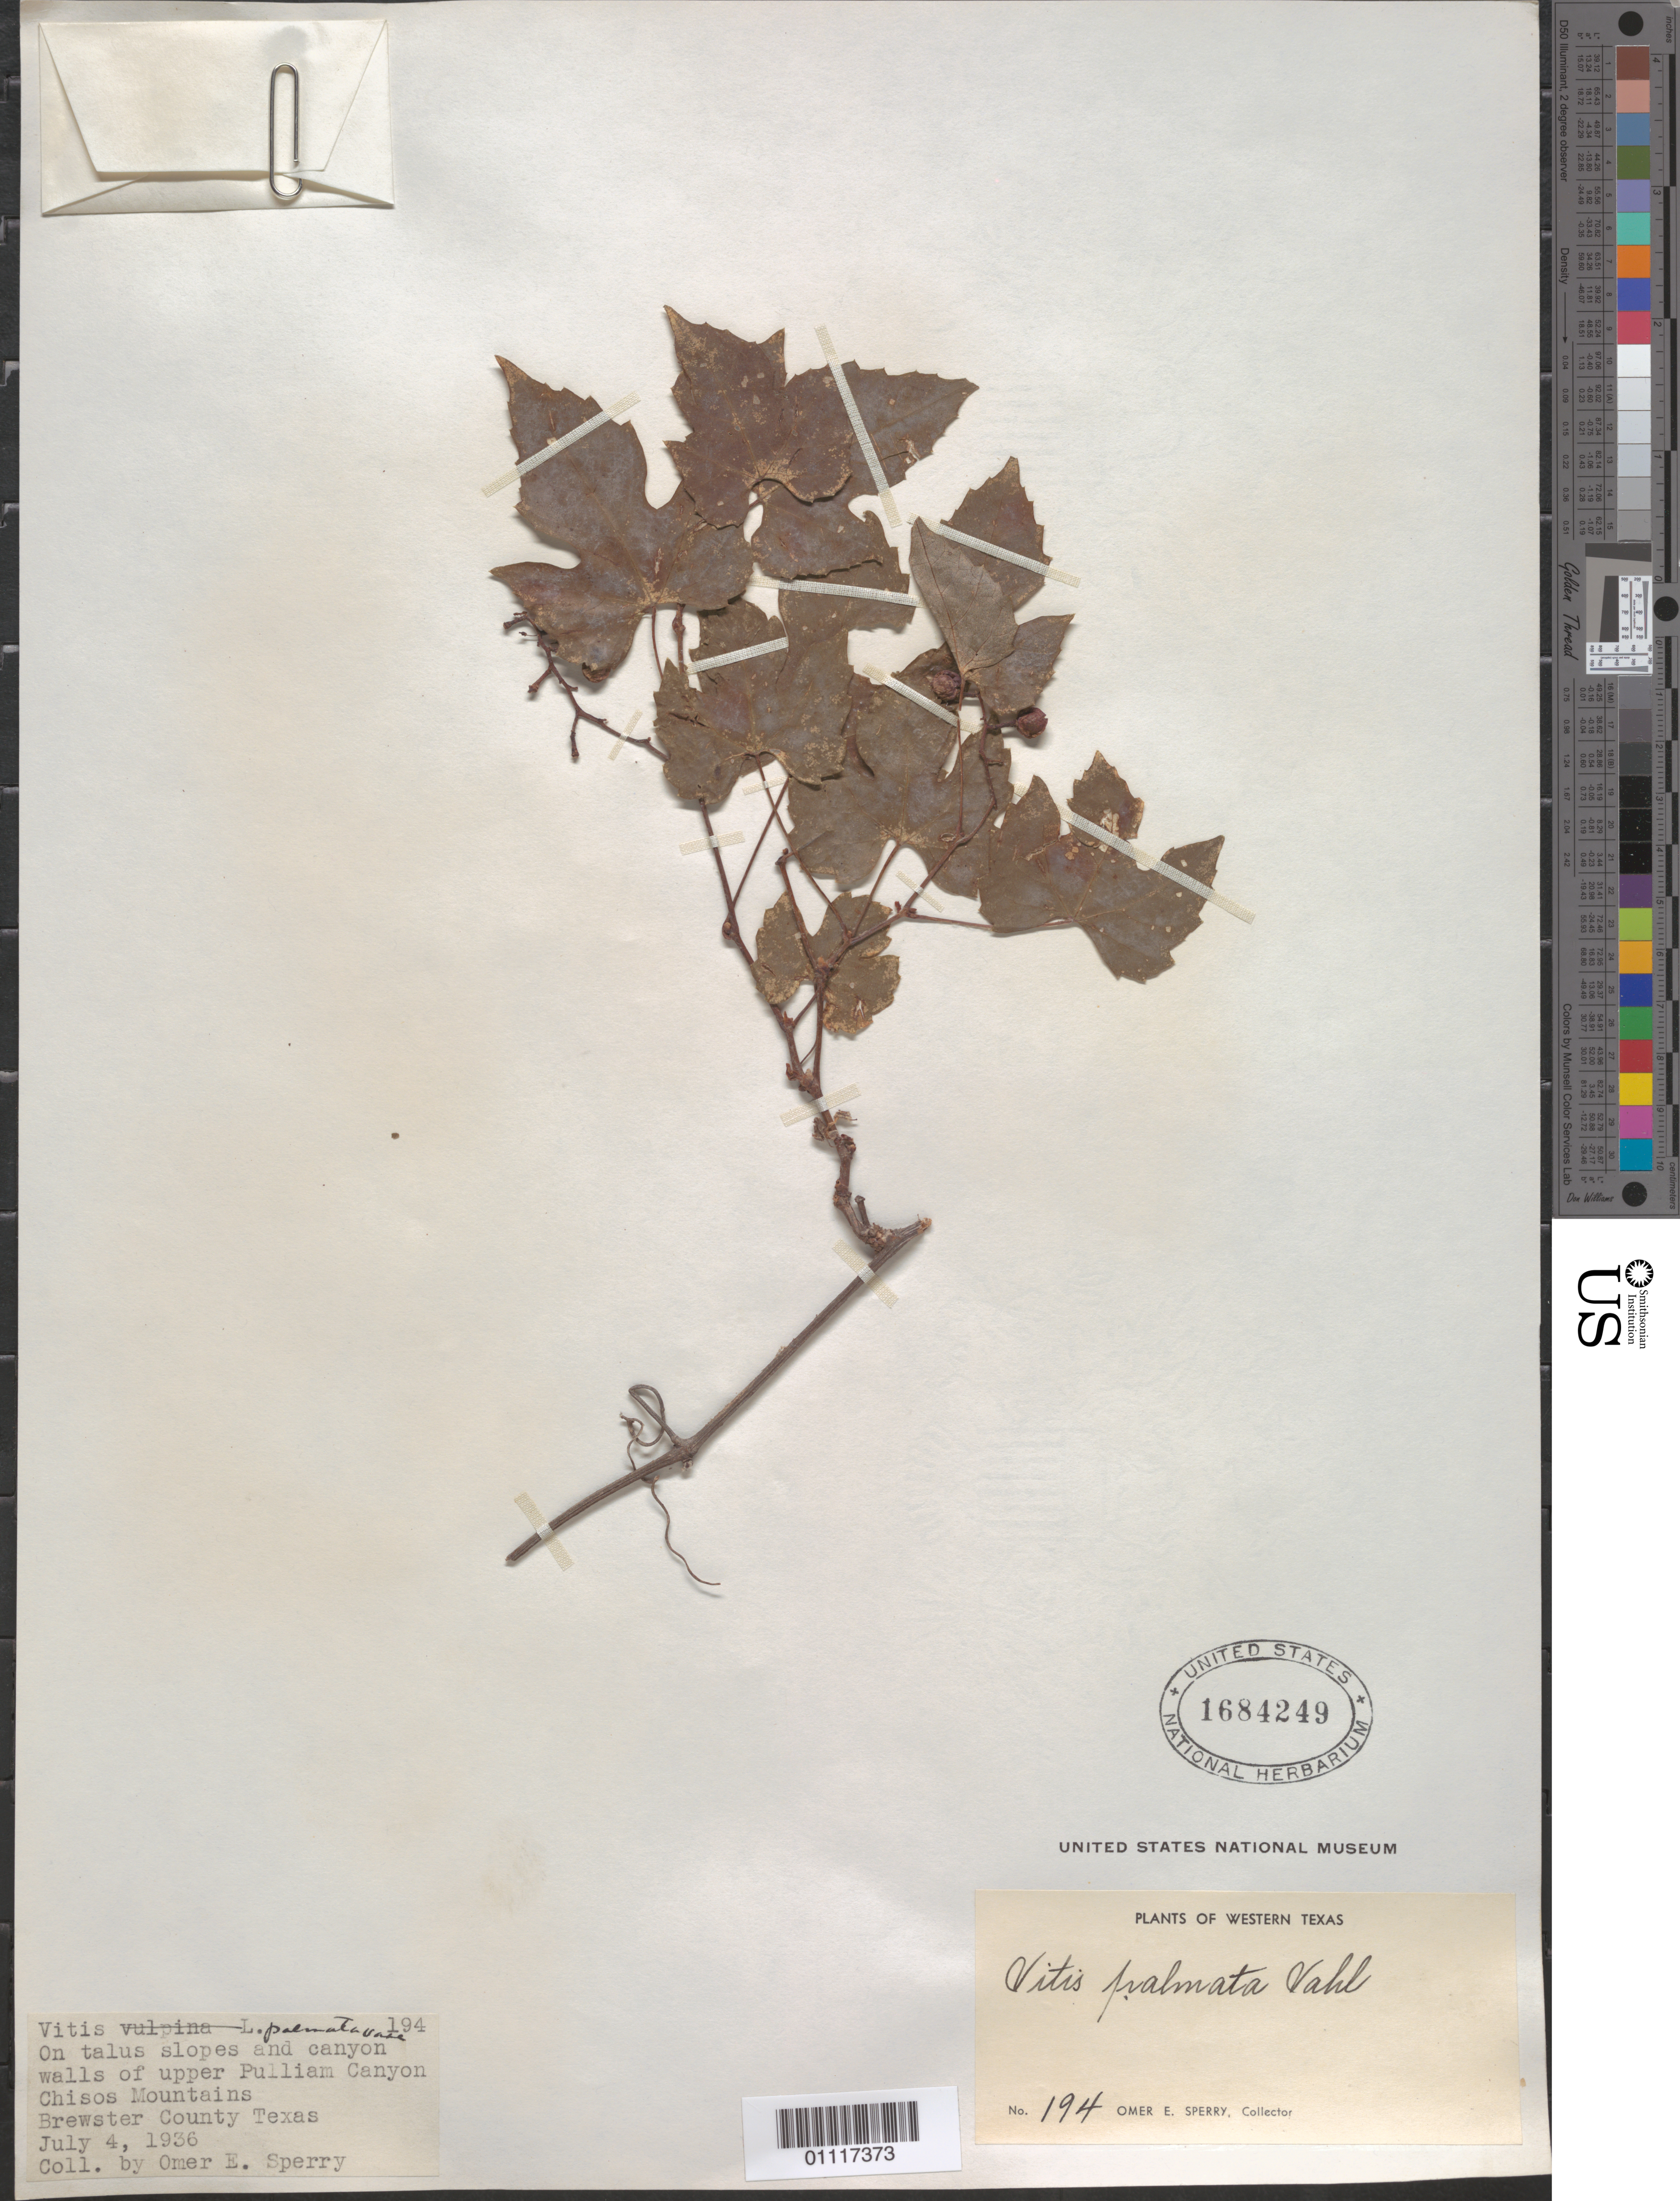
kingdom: Plantae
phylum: Tracheophyta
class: Magnoliopsida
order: Vitales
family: Vitaceae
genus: Vitis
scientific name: Vitis palmata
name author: Vahl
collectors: O. E. Sperry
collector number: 194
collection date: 1936-07-04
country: United States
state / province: Texas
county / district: Brewster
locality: On Talus slopes and canyon walls of upper Pulliam Canyon Chisos Mountains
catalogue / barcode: US 1684249